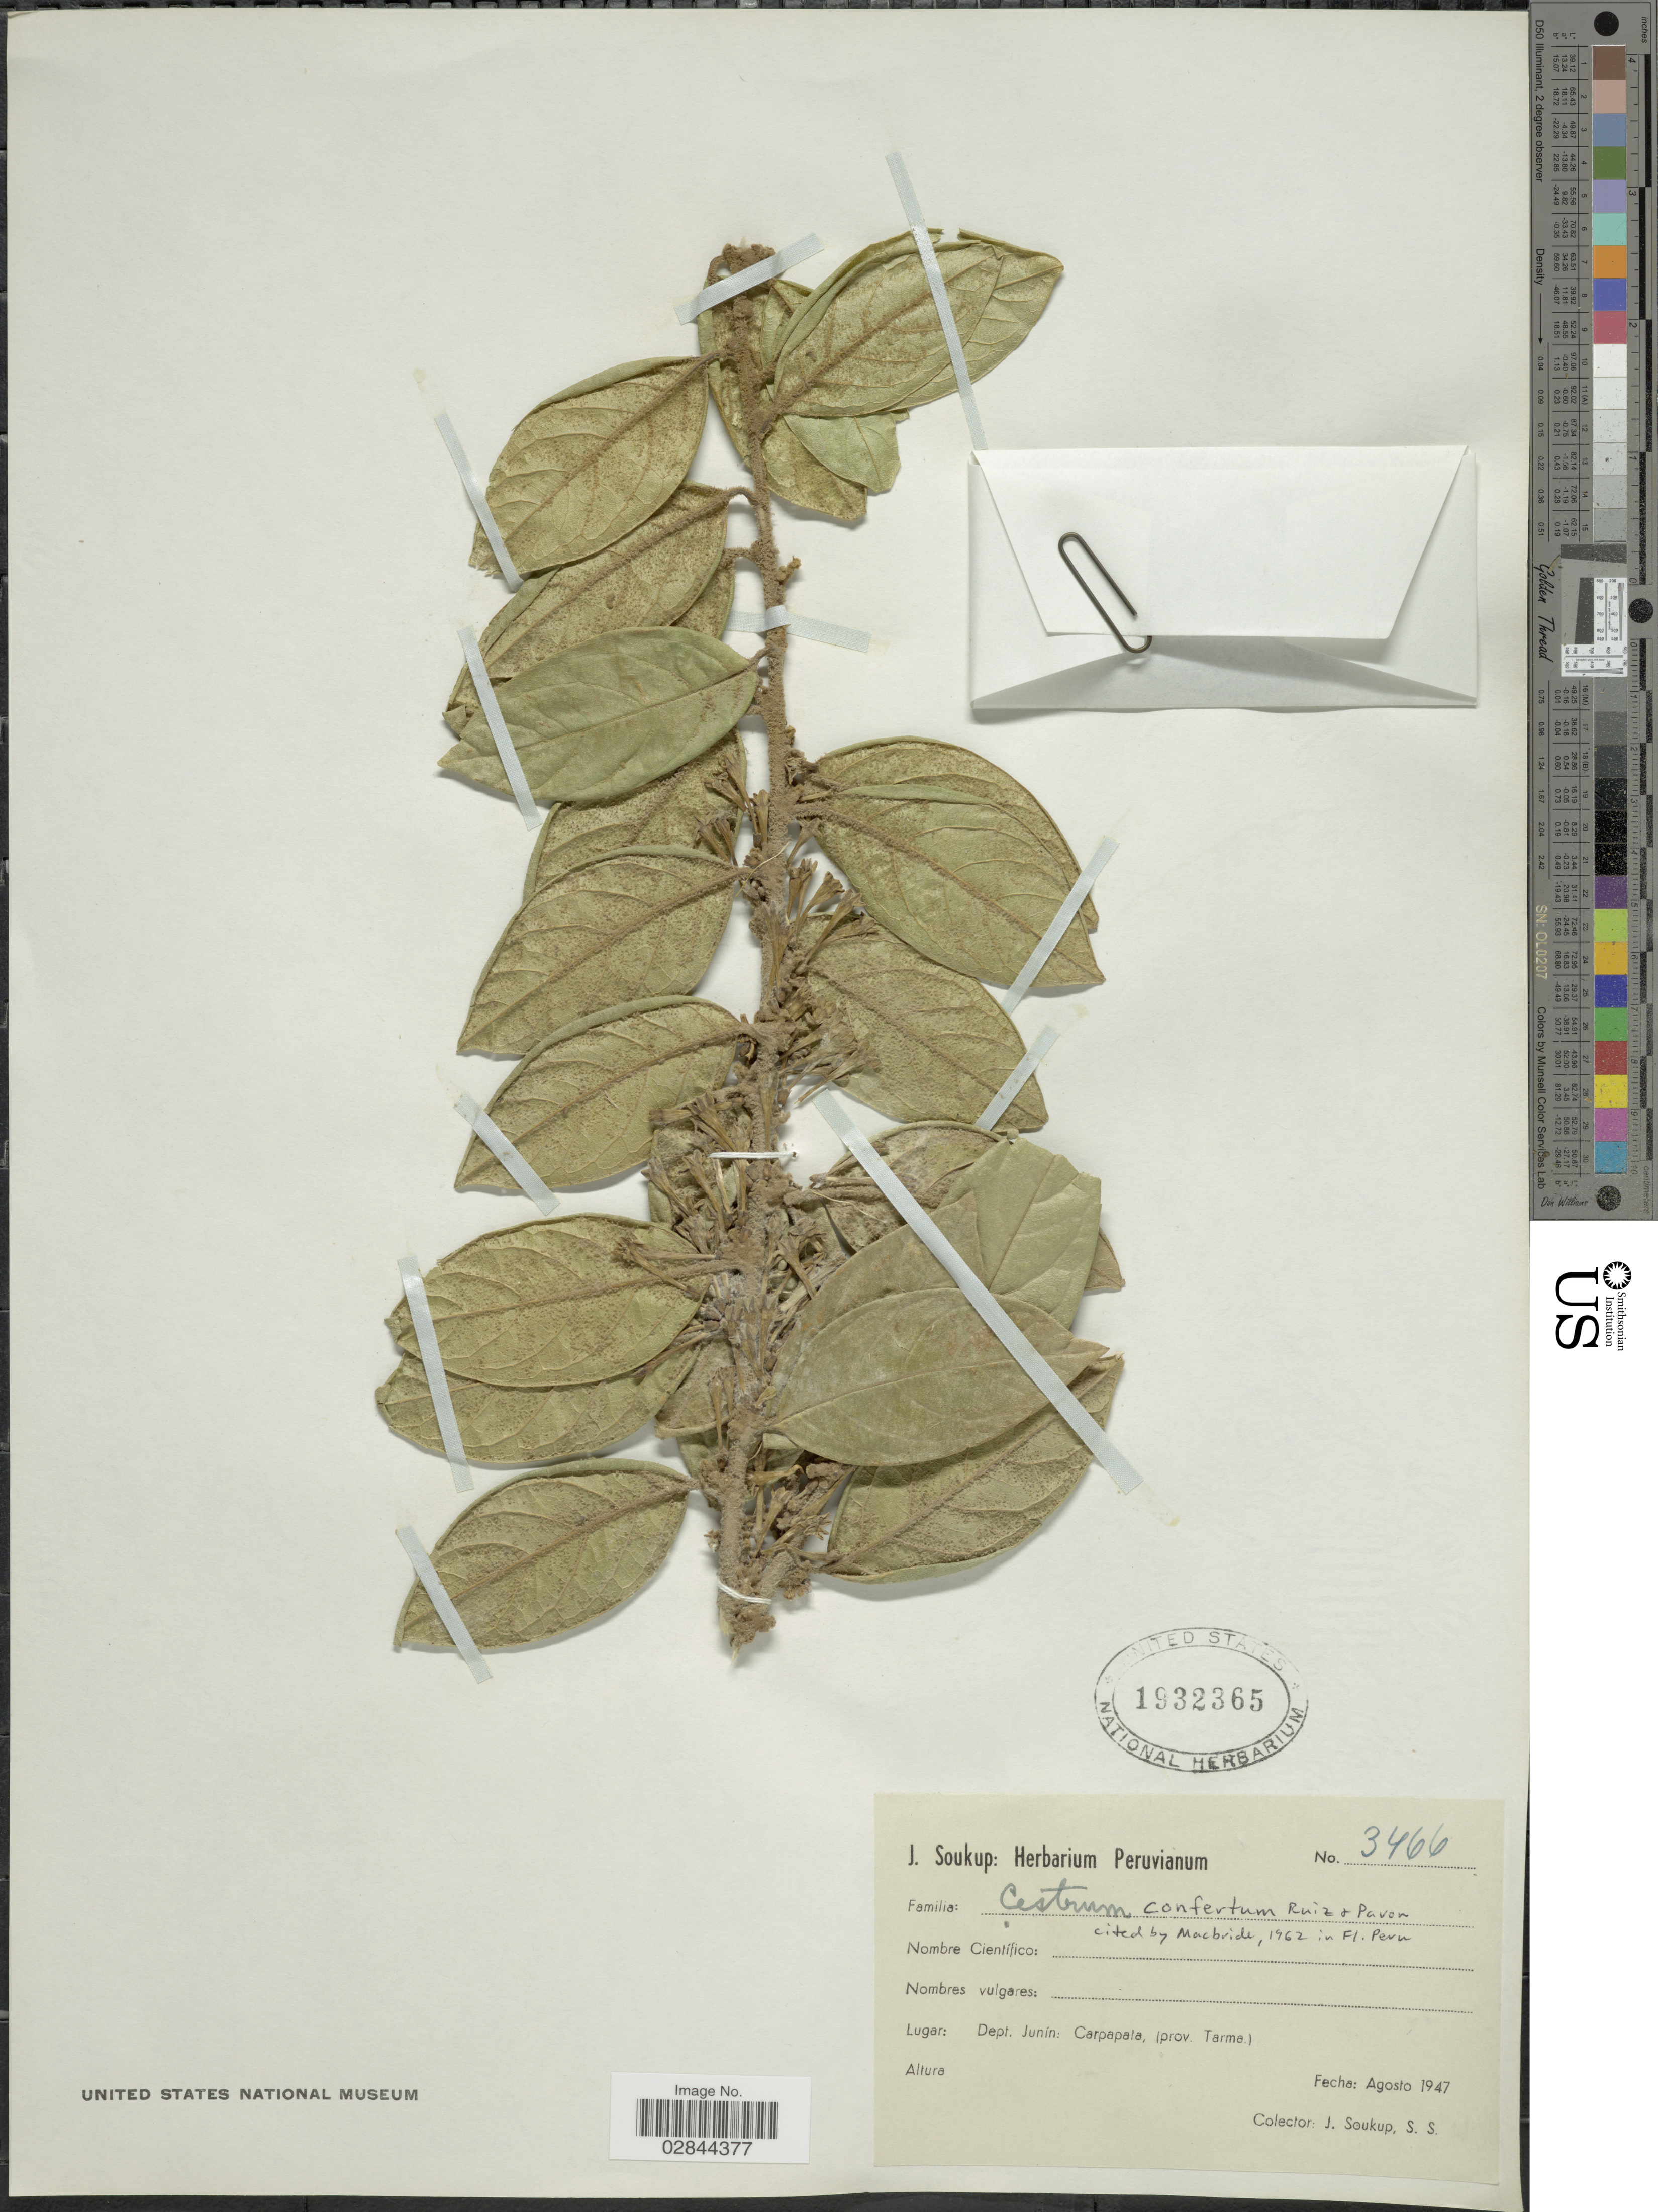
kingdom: Plantae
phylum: Tracheophyta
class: Magnoliopsida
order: Solanales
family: Solanaceae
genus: Cestrum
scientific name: Cestrum alternifolium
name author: (Jacq.) O.E. Schulz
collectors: J. Soukup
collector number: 3466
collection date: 1947-08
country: Peru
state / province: Junín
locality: Dept. Junín, Carpapata, (Prov. Tarma).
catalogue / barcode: US 1932365